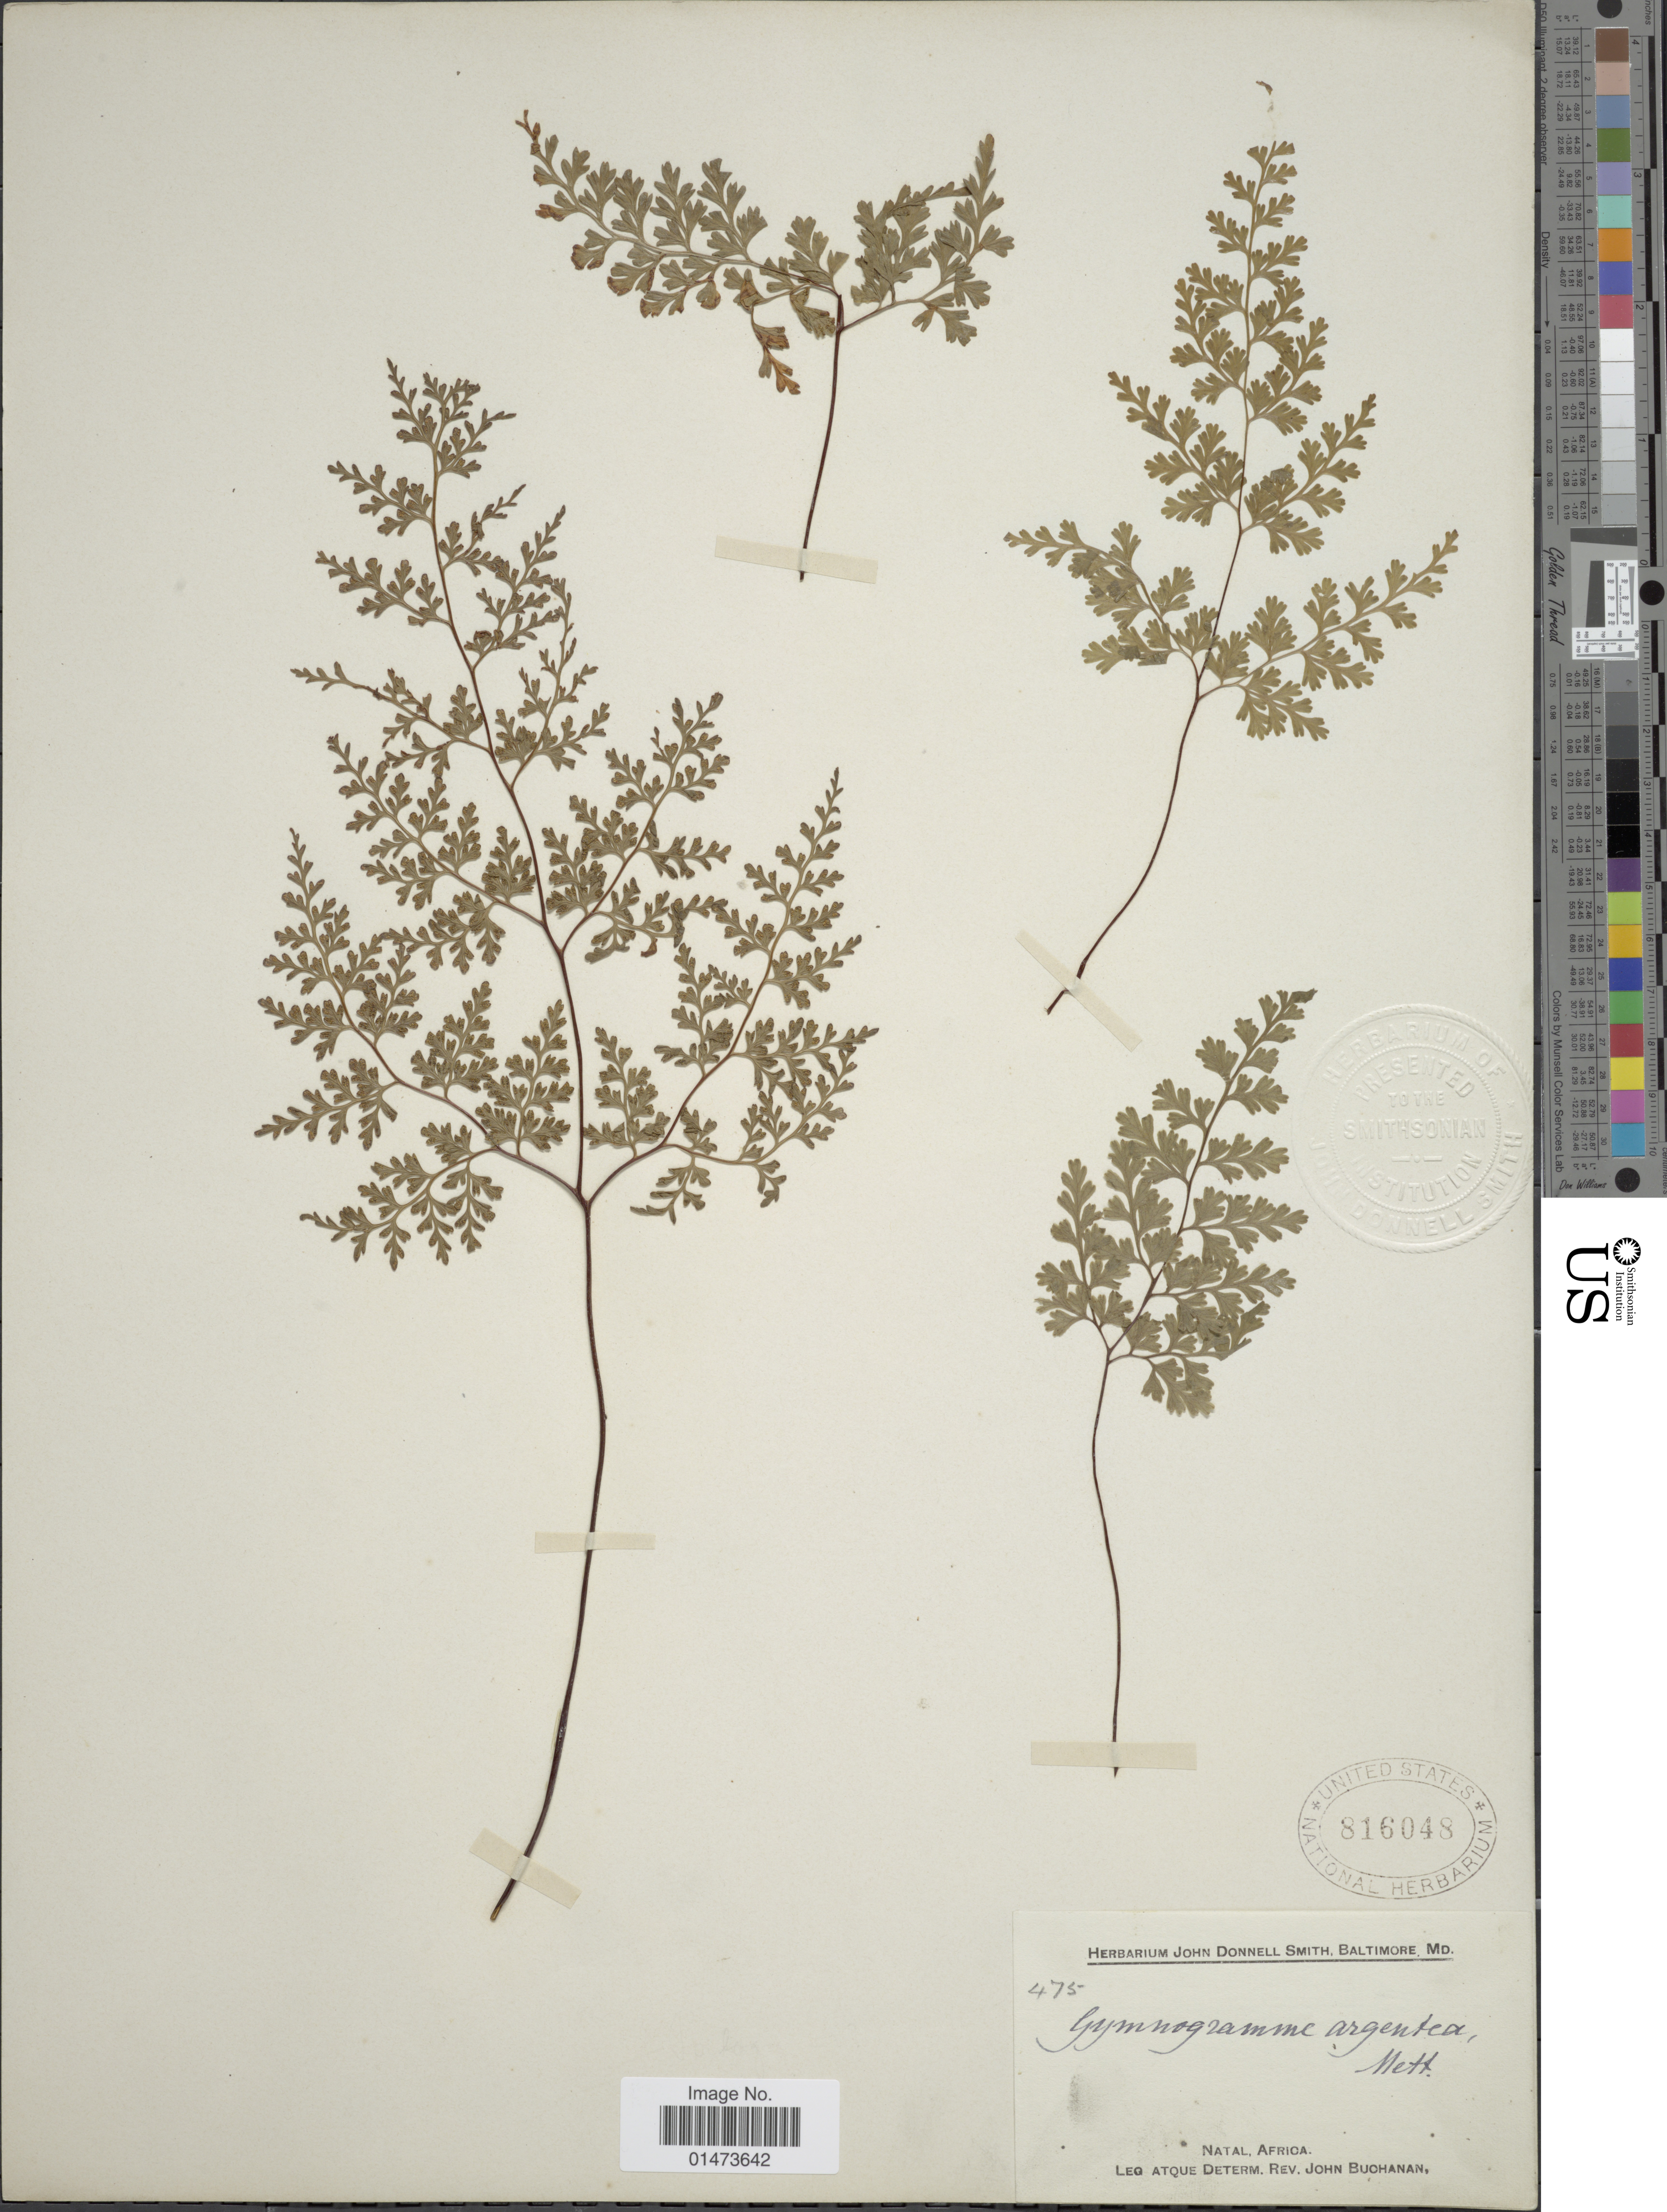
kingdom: Plantae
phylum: Tracheophyta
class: Polypodiopsida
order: Polypodiales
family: Pteridaceae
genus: Cerosora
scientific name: Cerosora argentea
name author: (Willd.) Hennequin & H. Schneid.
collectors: J. Buchanan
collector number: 475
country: South Africa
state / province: KwaZulu-Natal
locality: Natal, Africa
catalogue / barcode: US 816048